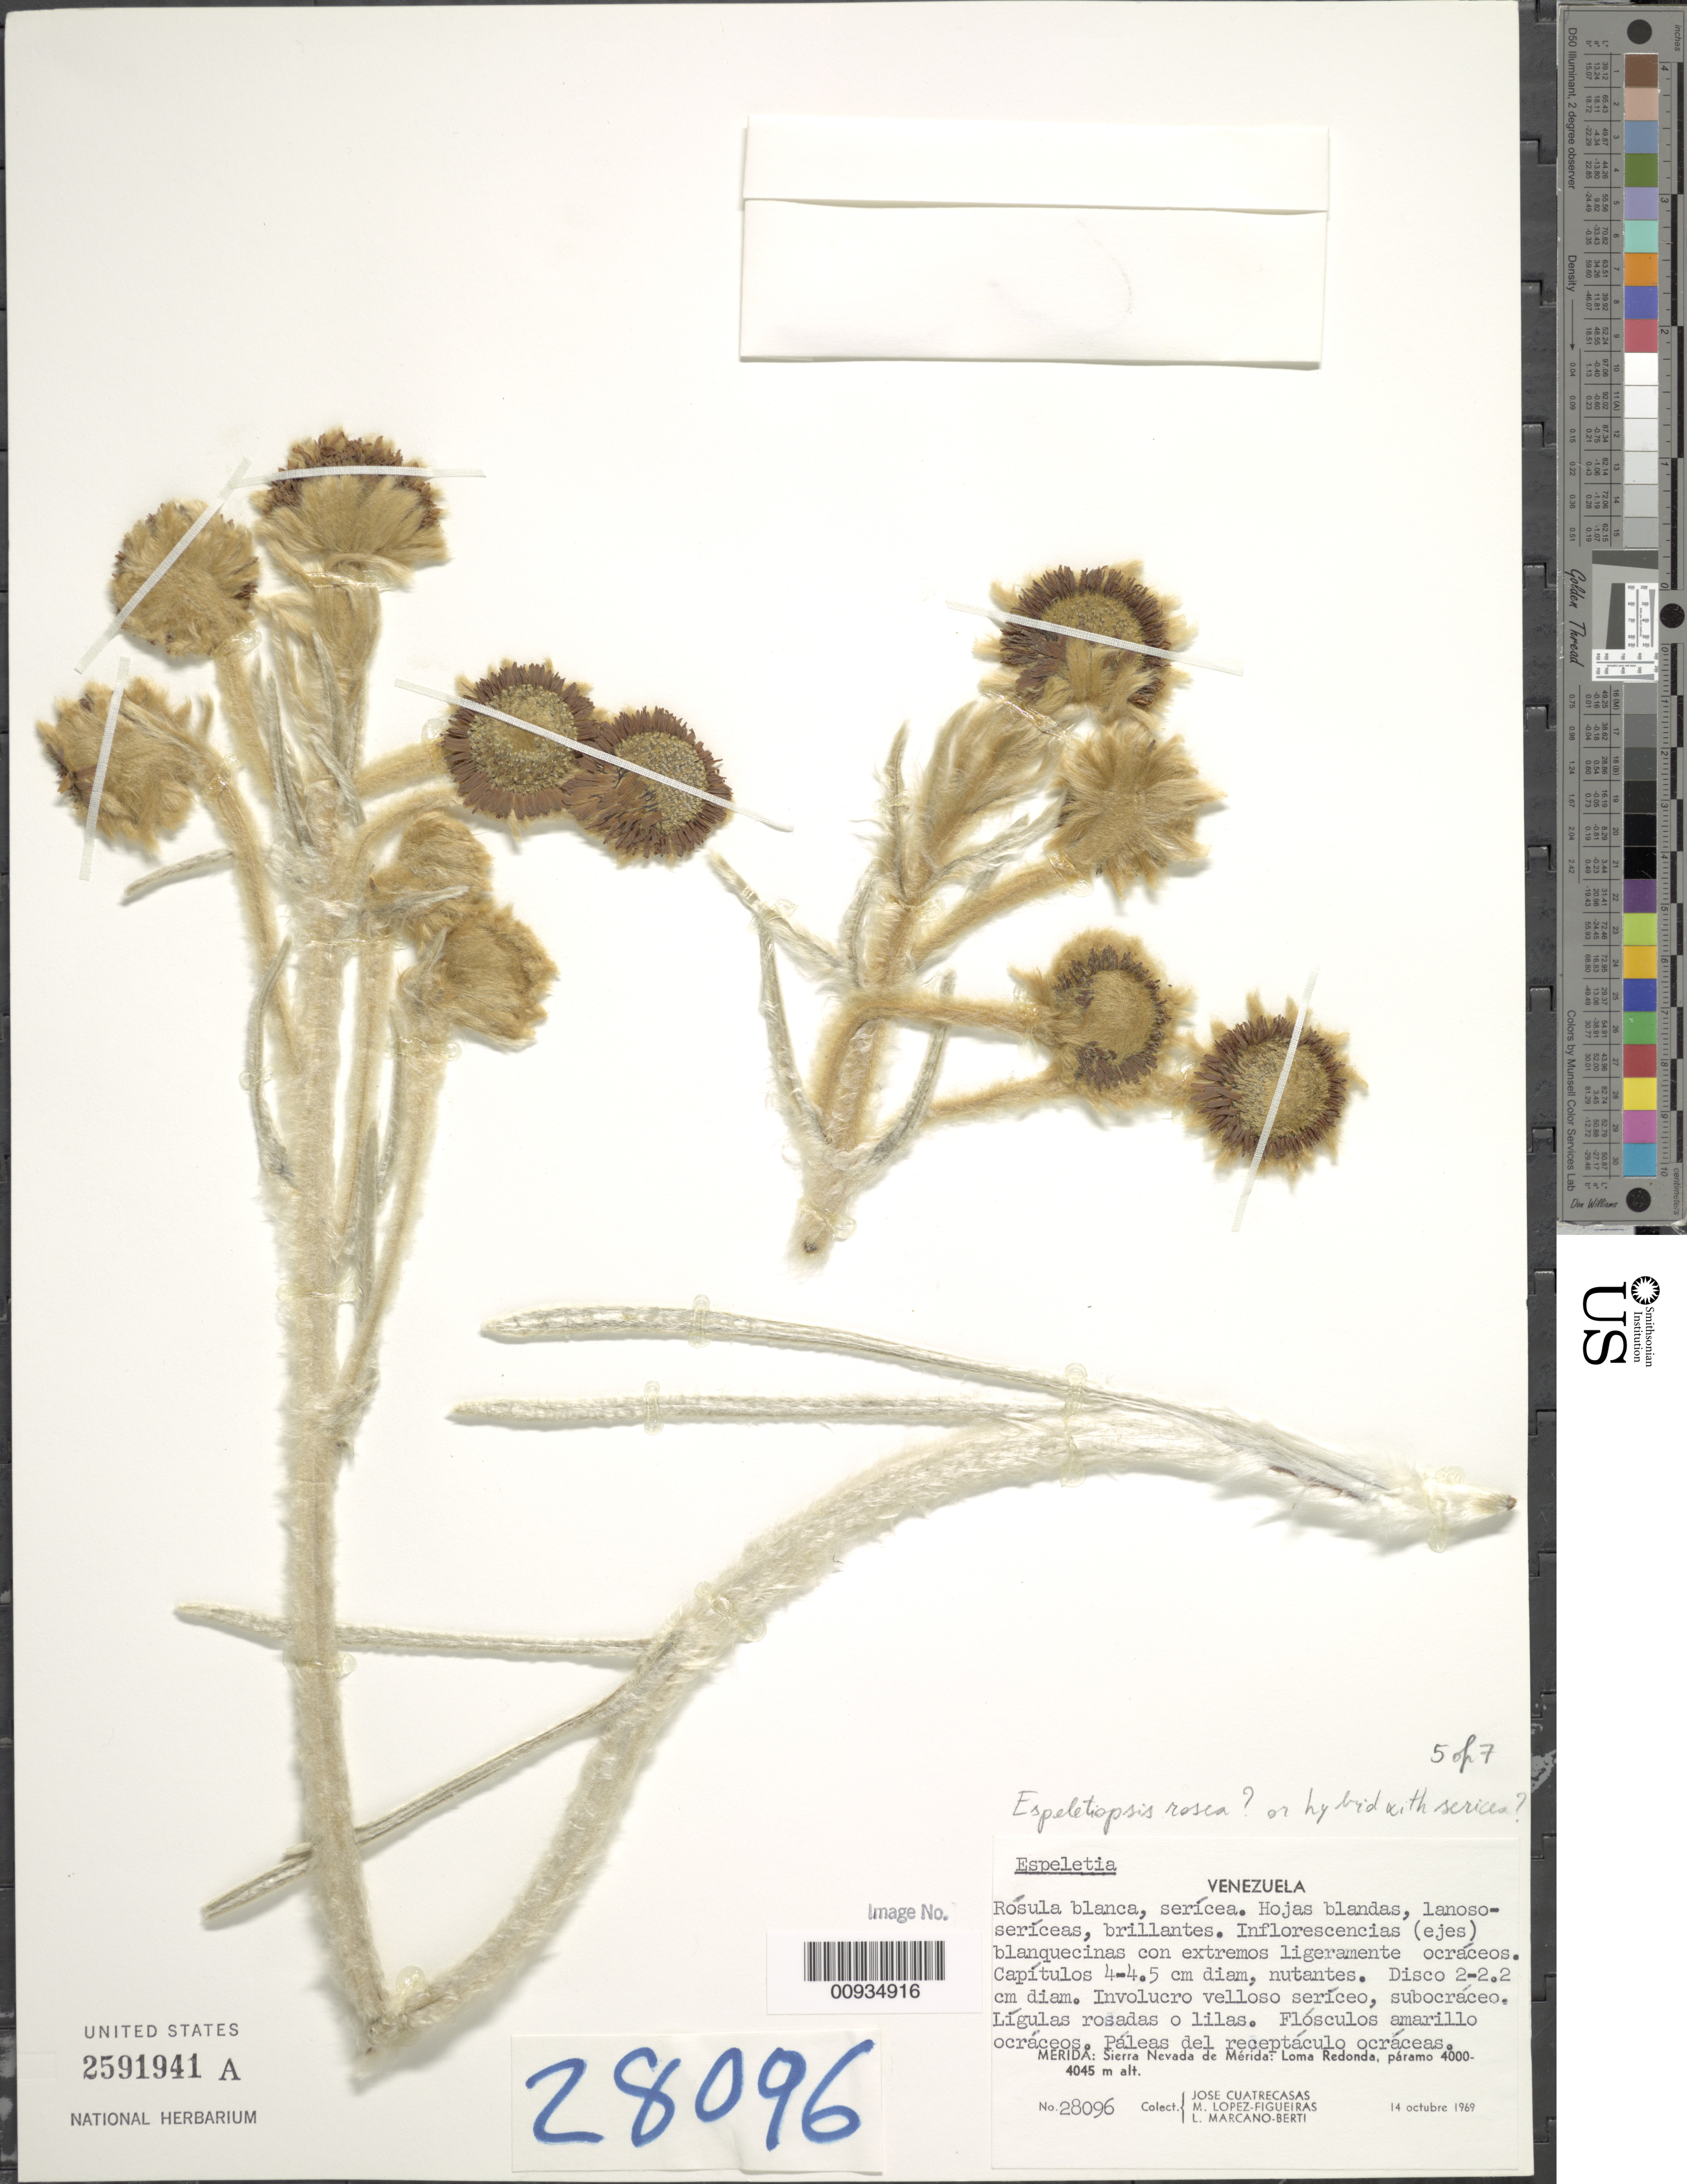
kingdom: Plantae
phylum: Tracheophyta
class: Magnoliopsida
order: Asterales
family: Asteraceae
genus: Espeletiopsis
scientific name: Espeletiopsis rosea comb. ined.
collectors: J. Cuatrecasas, M. López Figueiras & L. Marcano-Berti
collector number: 28096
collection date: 1969-10-14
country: Venezuela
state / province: Mérida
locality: Loma Redonda, páramo.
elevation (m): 4000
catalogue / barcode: US 2591941A